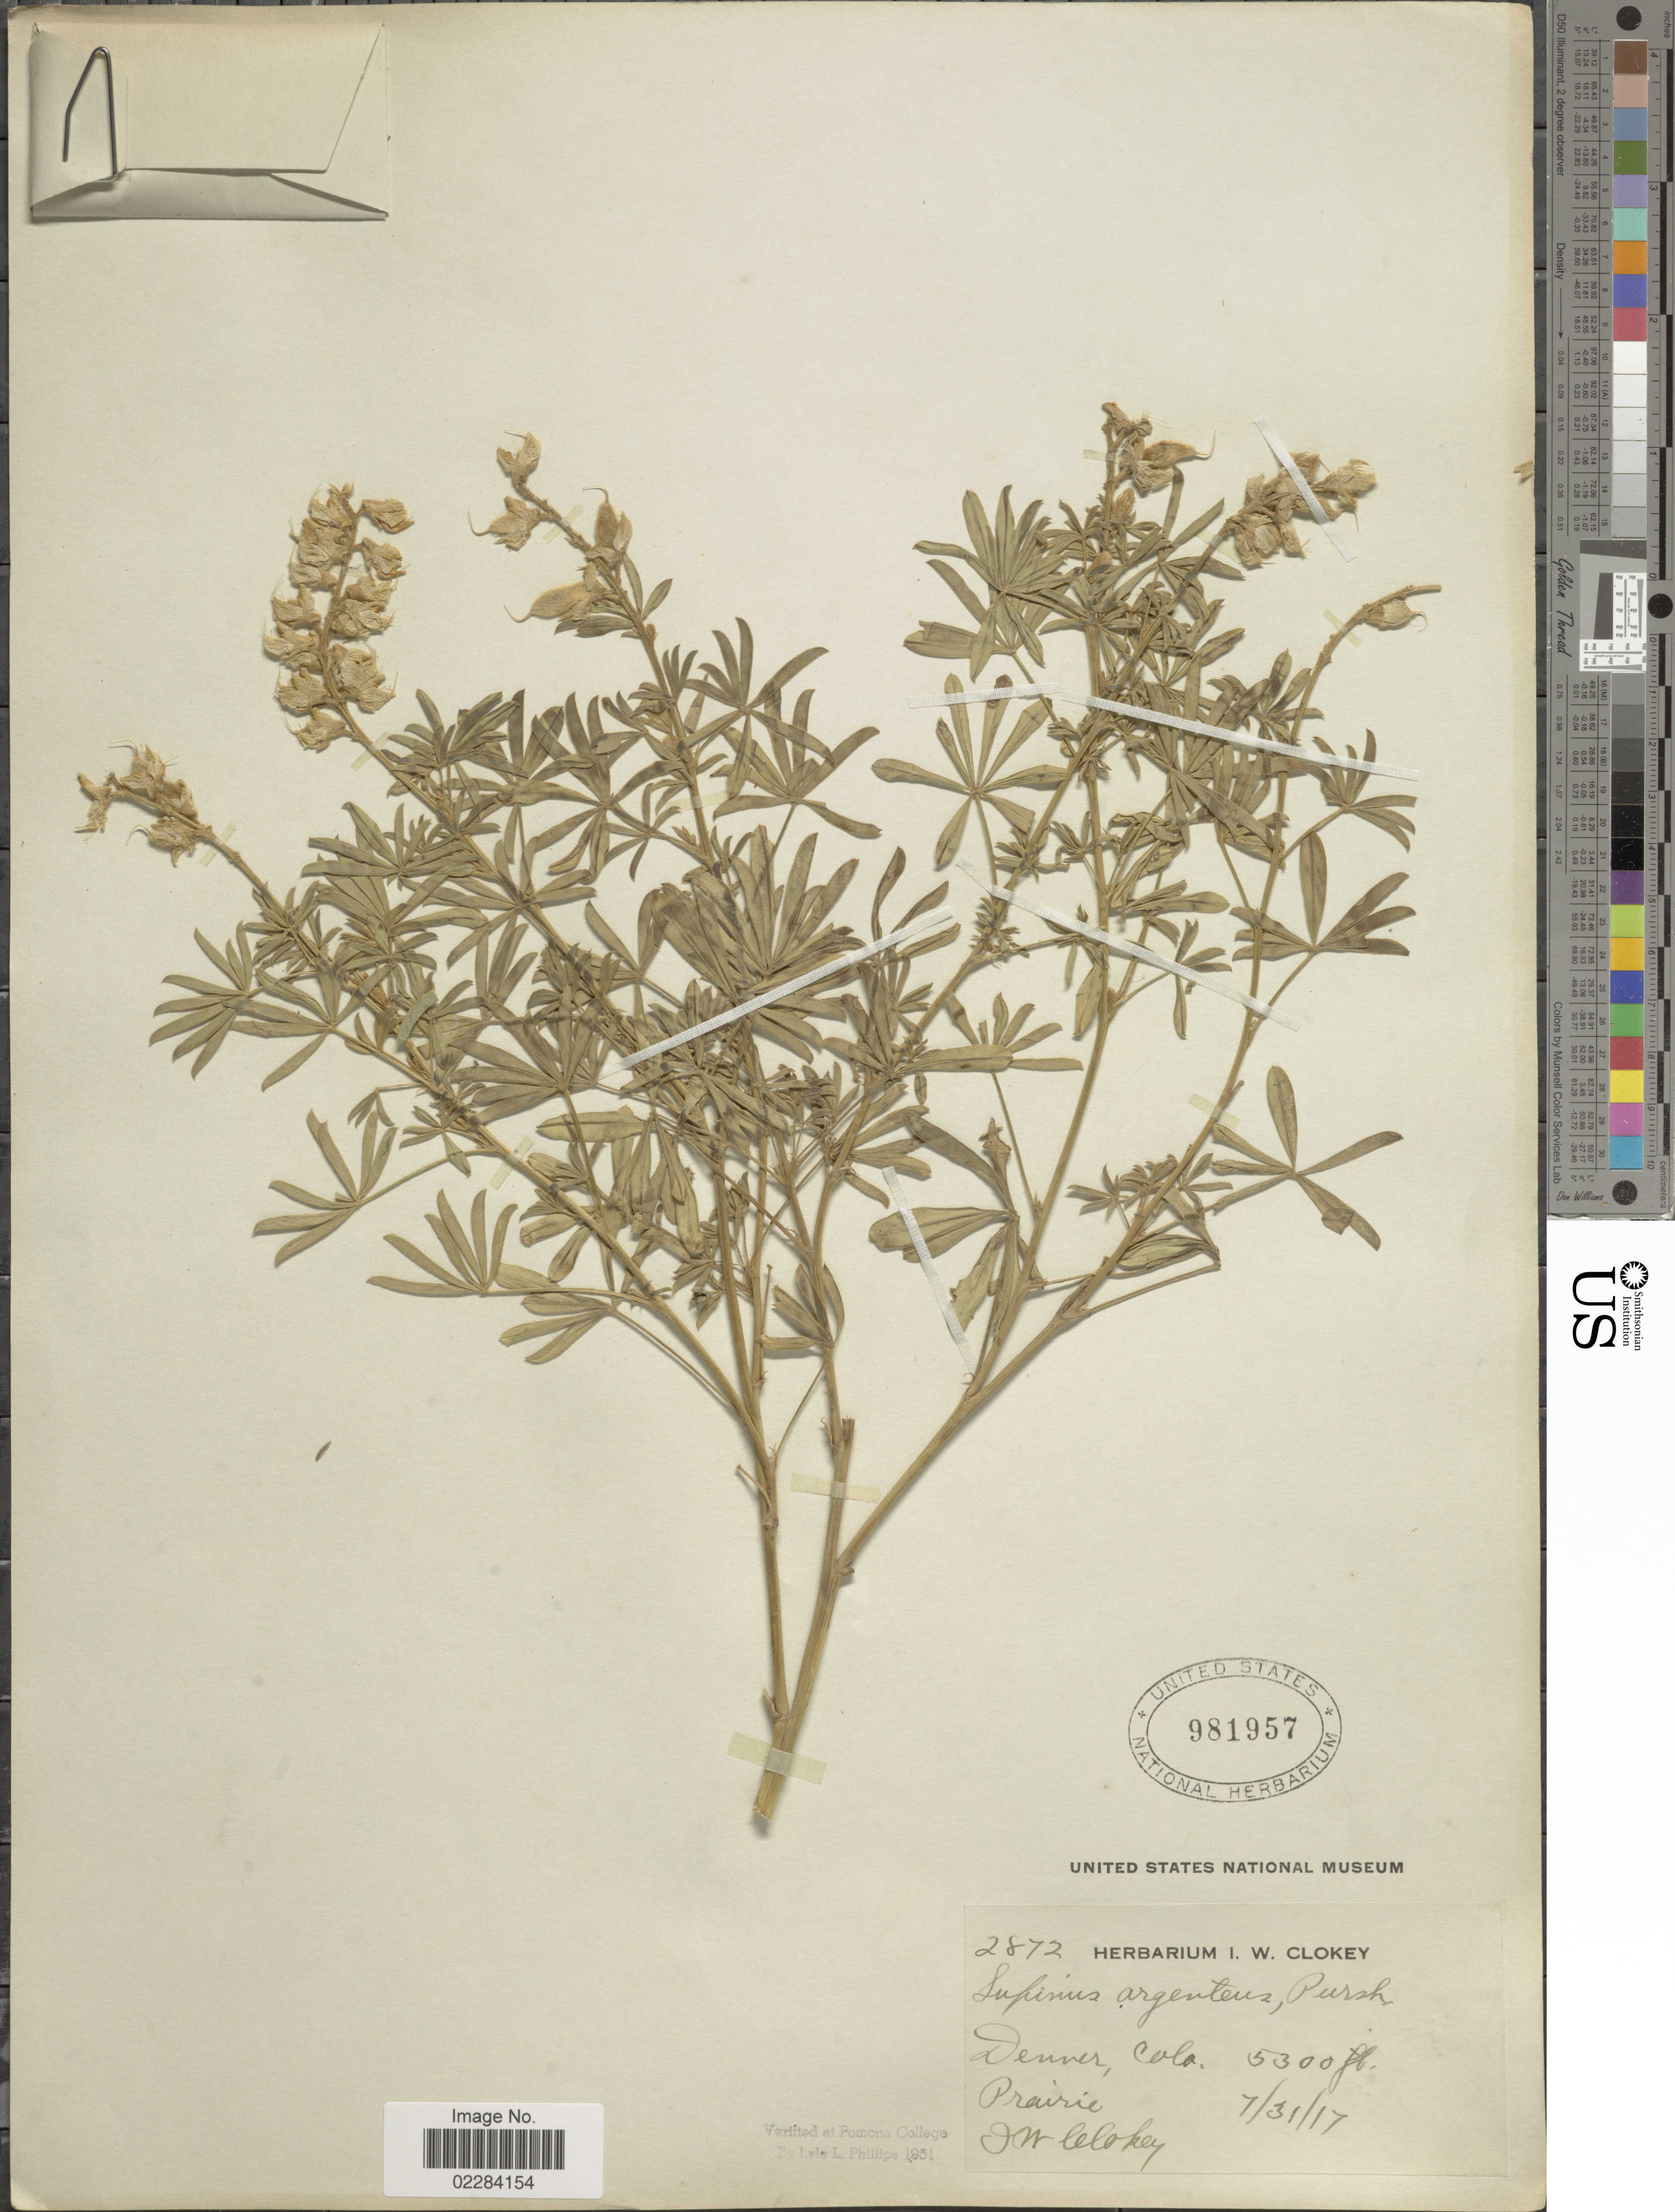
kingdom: Plantae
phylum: Tracheophyta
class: Magnoliopsida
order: Fabales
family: Fabaceae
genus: Lupinus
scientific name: Lupinus argenteus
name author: Pursh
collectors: I. W. Clokey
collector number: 2872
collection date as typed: Transcribed d/m/y: 31/7/17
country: United States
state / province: Colorado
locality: Denver, Colo. Prairie.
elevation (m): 1615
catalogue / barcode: US 981957